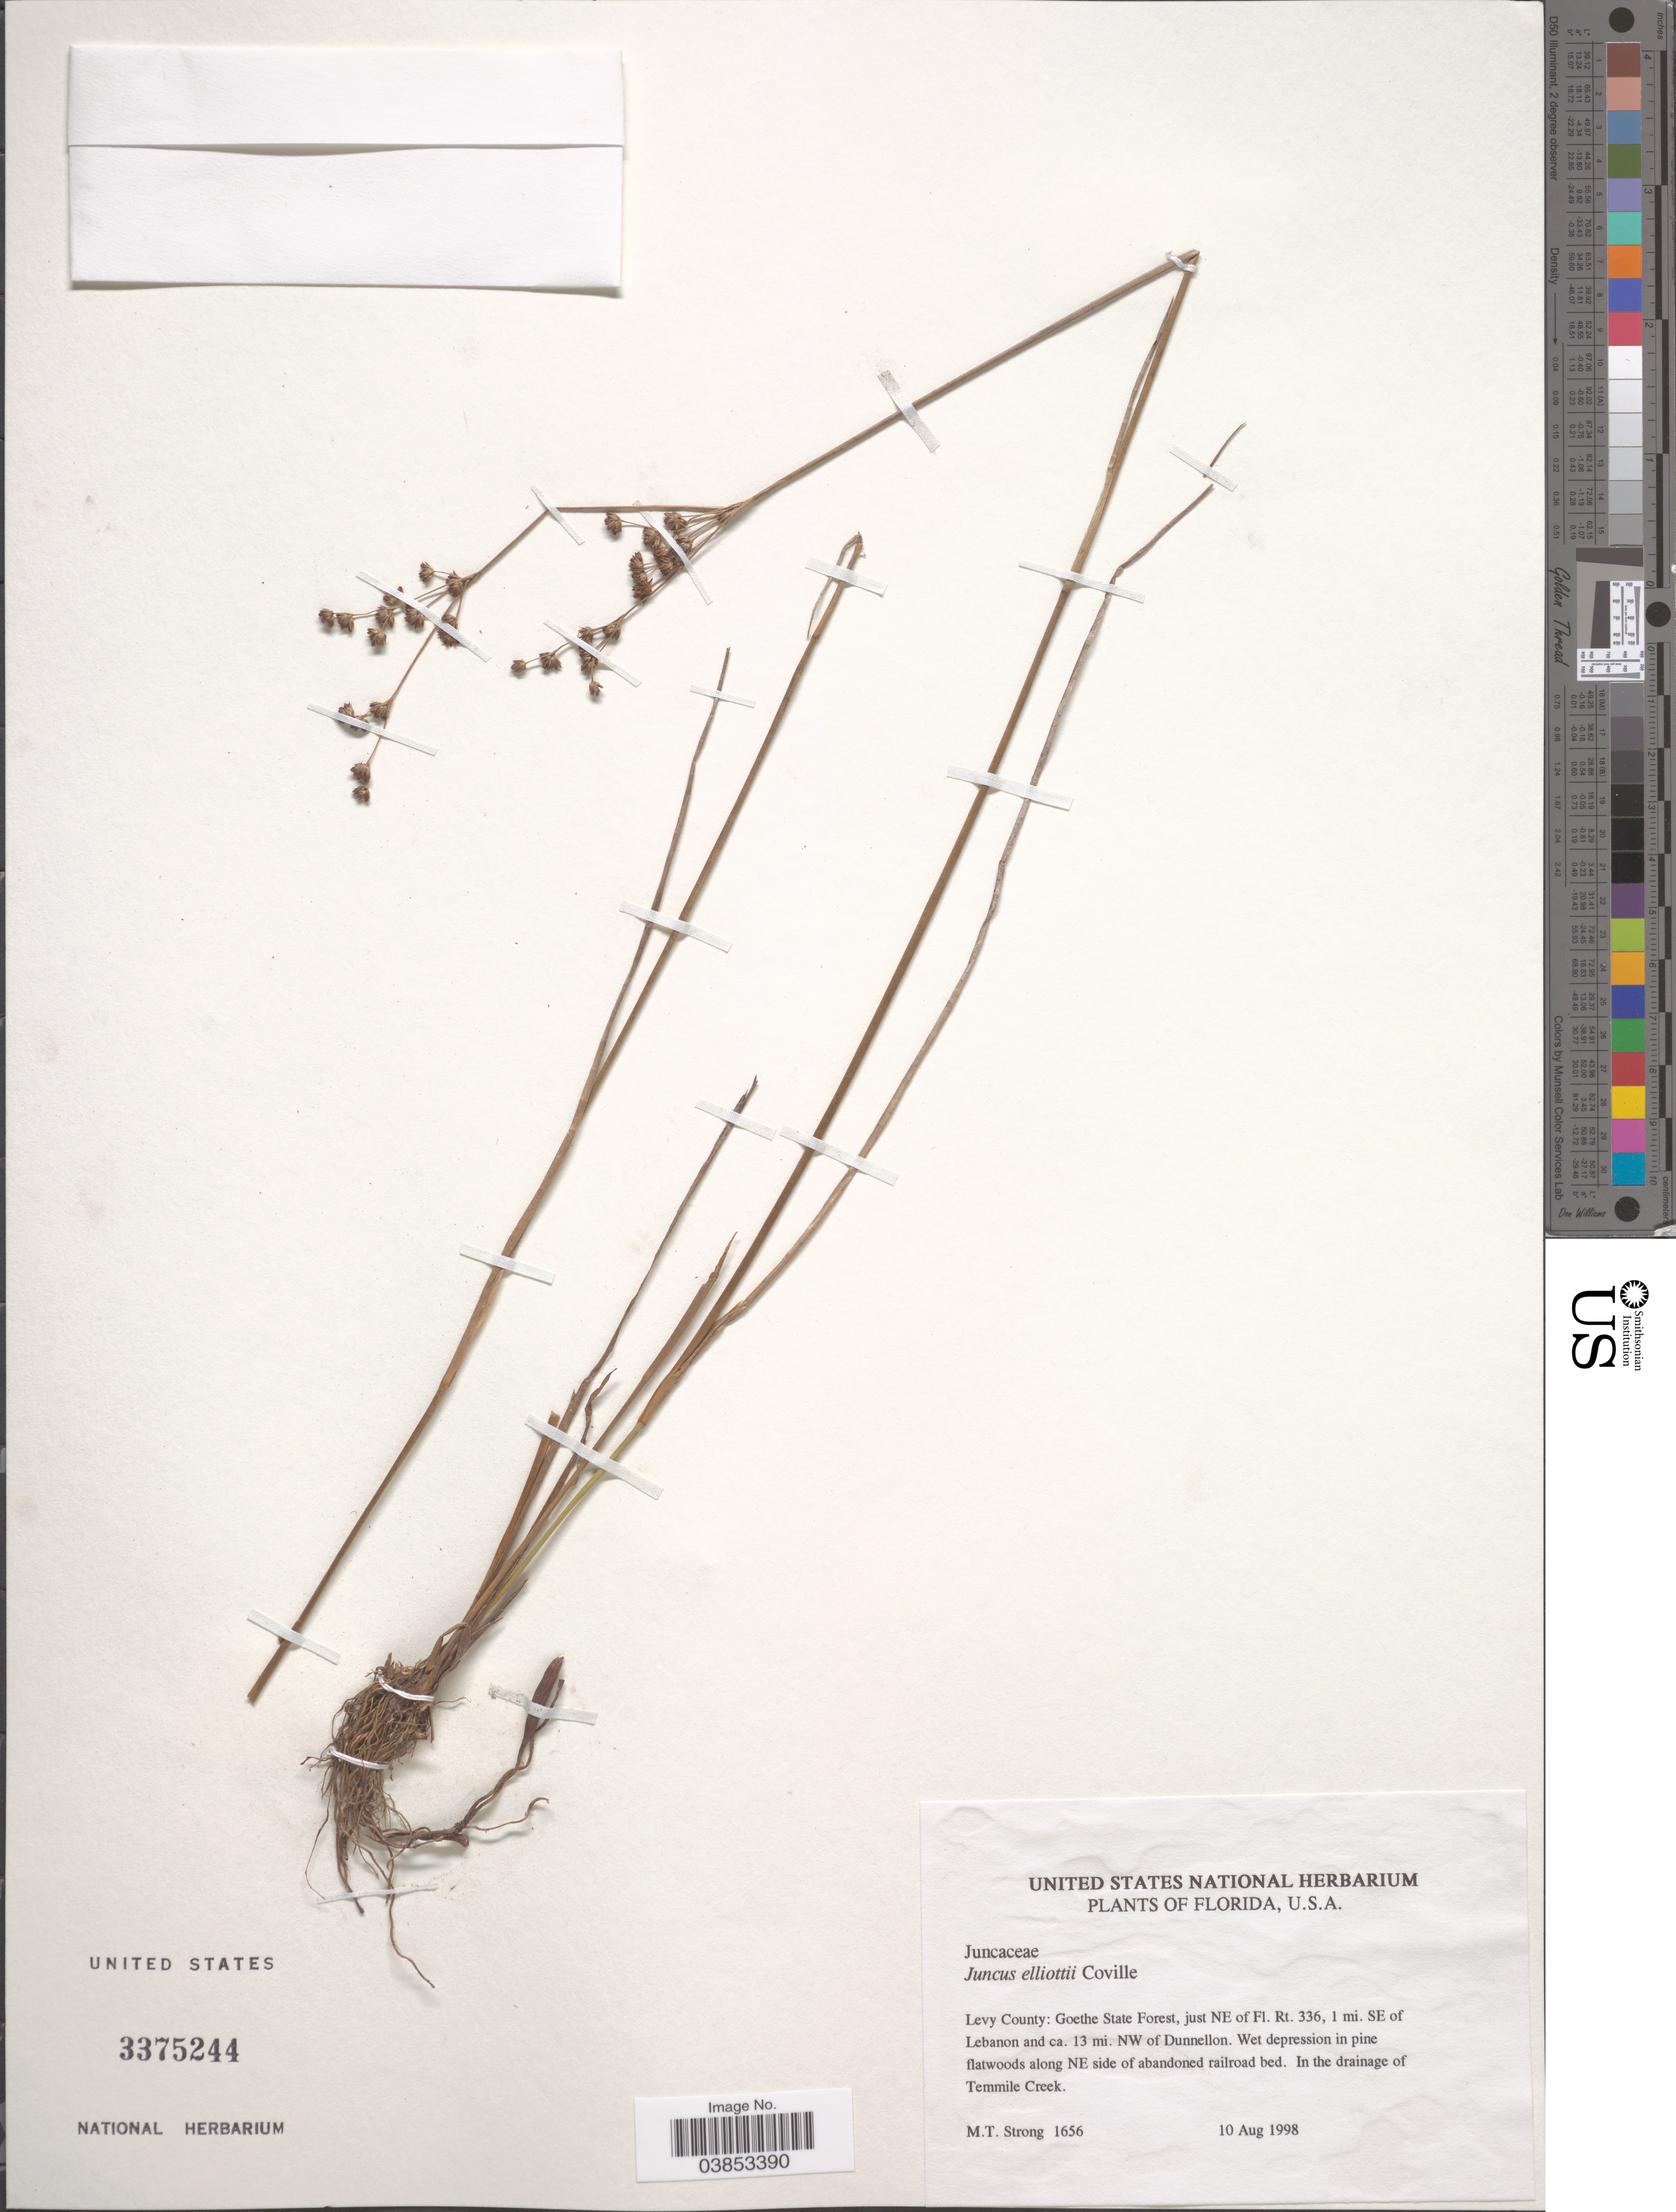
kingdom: Plantae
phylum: Tracheophyta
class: Liliopsida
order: Poales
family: Juncaceae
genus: Juncus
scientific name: Juncus elliottii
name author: Chapm.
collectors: M. T. Strong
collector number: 1656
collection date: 1998-08-10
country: United States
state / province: Florida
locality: Levy County: Goethe State Forest, just NE of Fl. Rt.336. 1 mi. SE of Lebanon and ca. 13 mi. NW of Dunnellon. In the drainage of Tenmile Creek.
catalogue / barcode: US 3375244